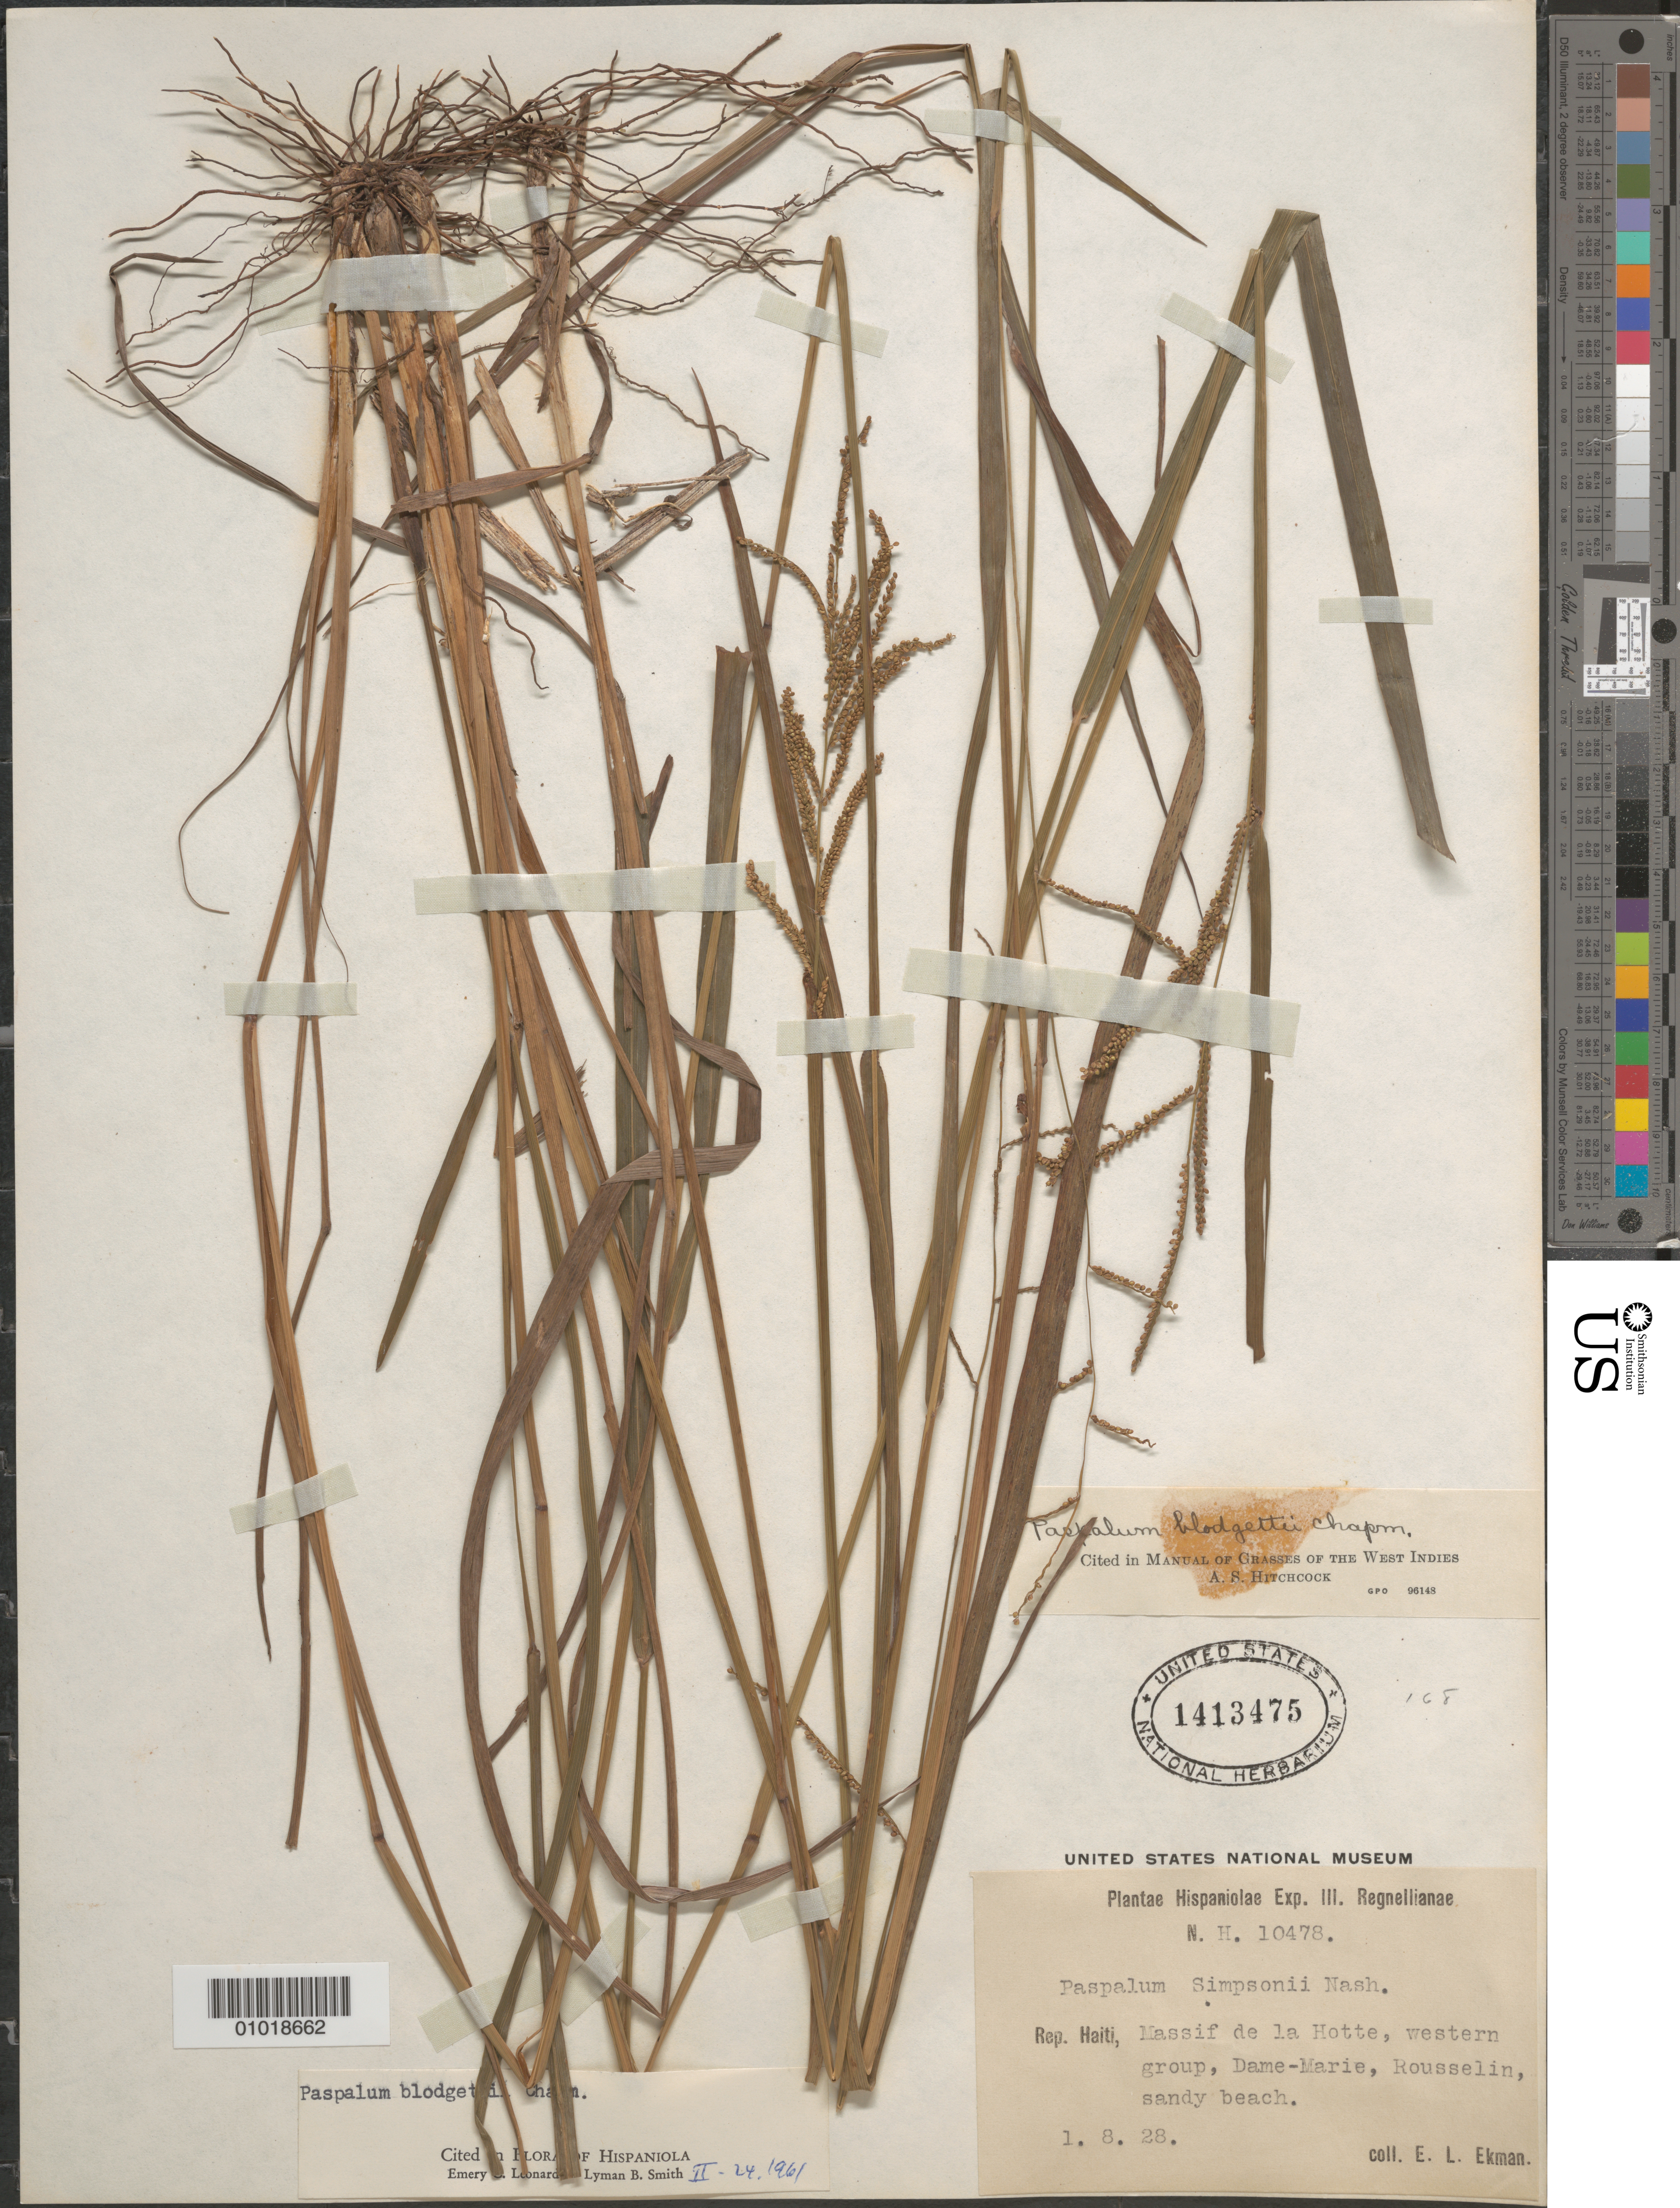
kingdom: Plantae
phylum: Tracheophyta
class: Liliopsida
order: Poales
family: Poaceae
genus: Paspalum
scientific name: Paspalum blodgettii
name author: Chapm.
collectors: E. L. Ekman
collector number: H 10478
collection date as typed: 01 Jul 1928 or 08 Jan 1928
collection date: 1928-01-08 or 1928-07-01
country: Haiti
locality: Massif de la Hotte, W group, Dame-Marie, Rousselin, sandy beach.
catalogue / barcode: US 1413475